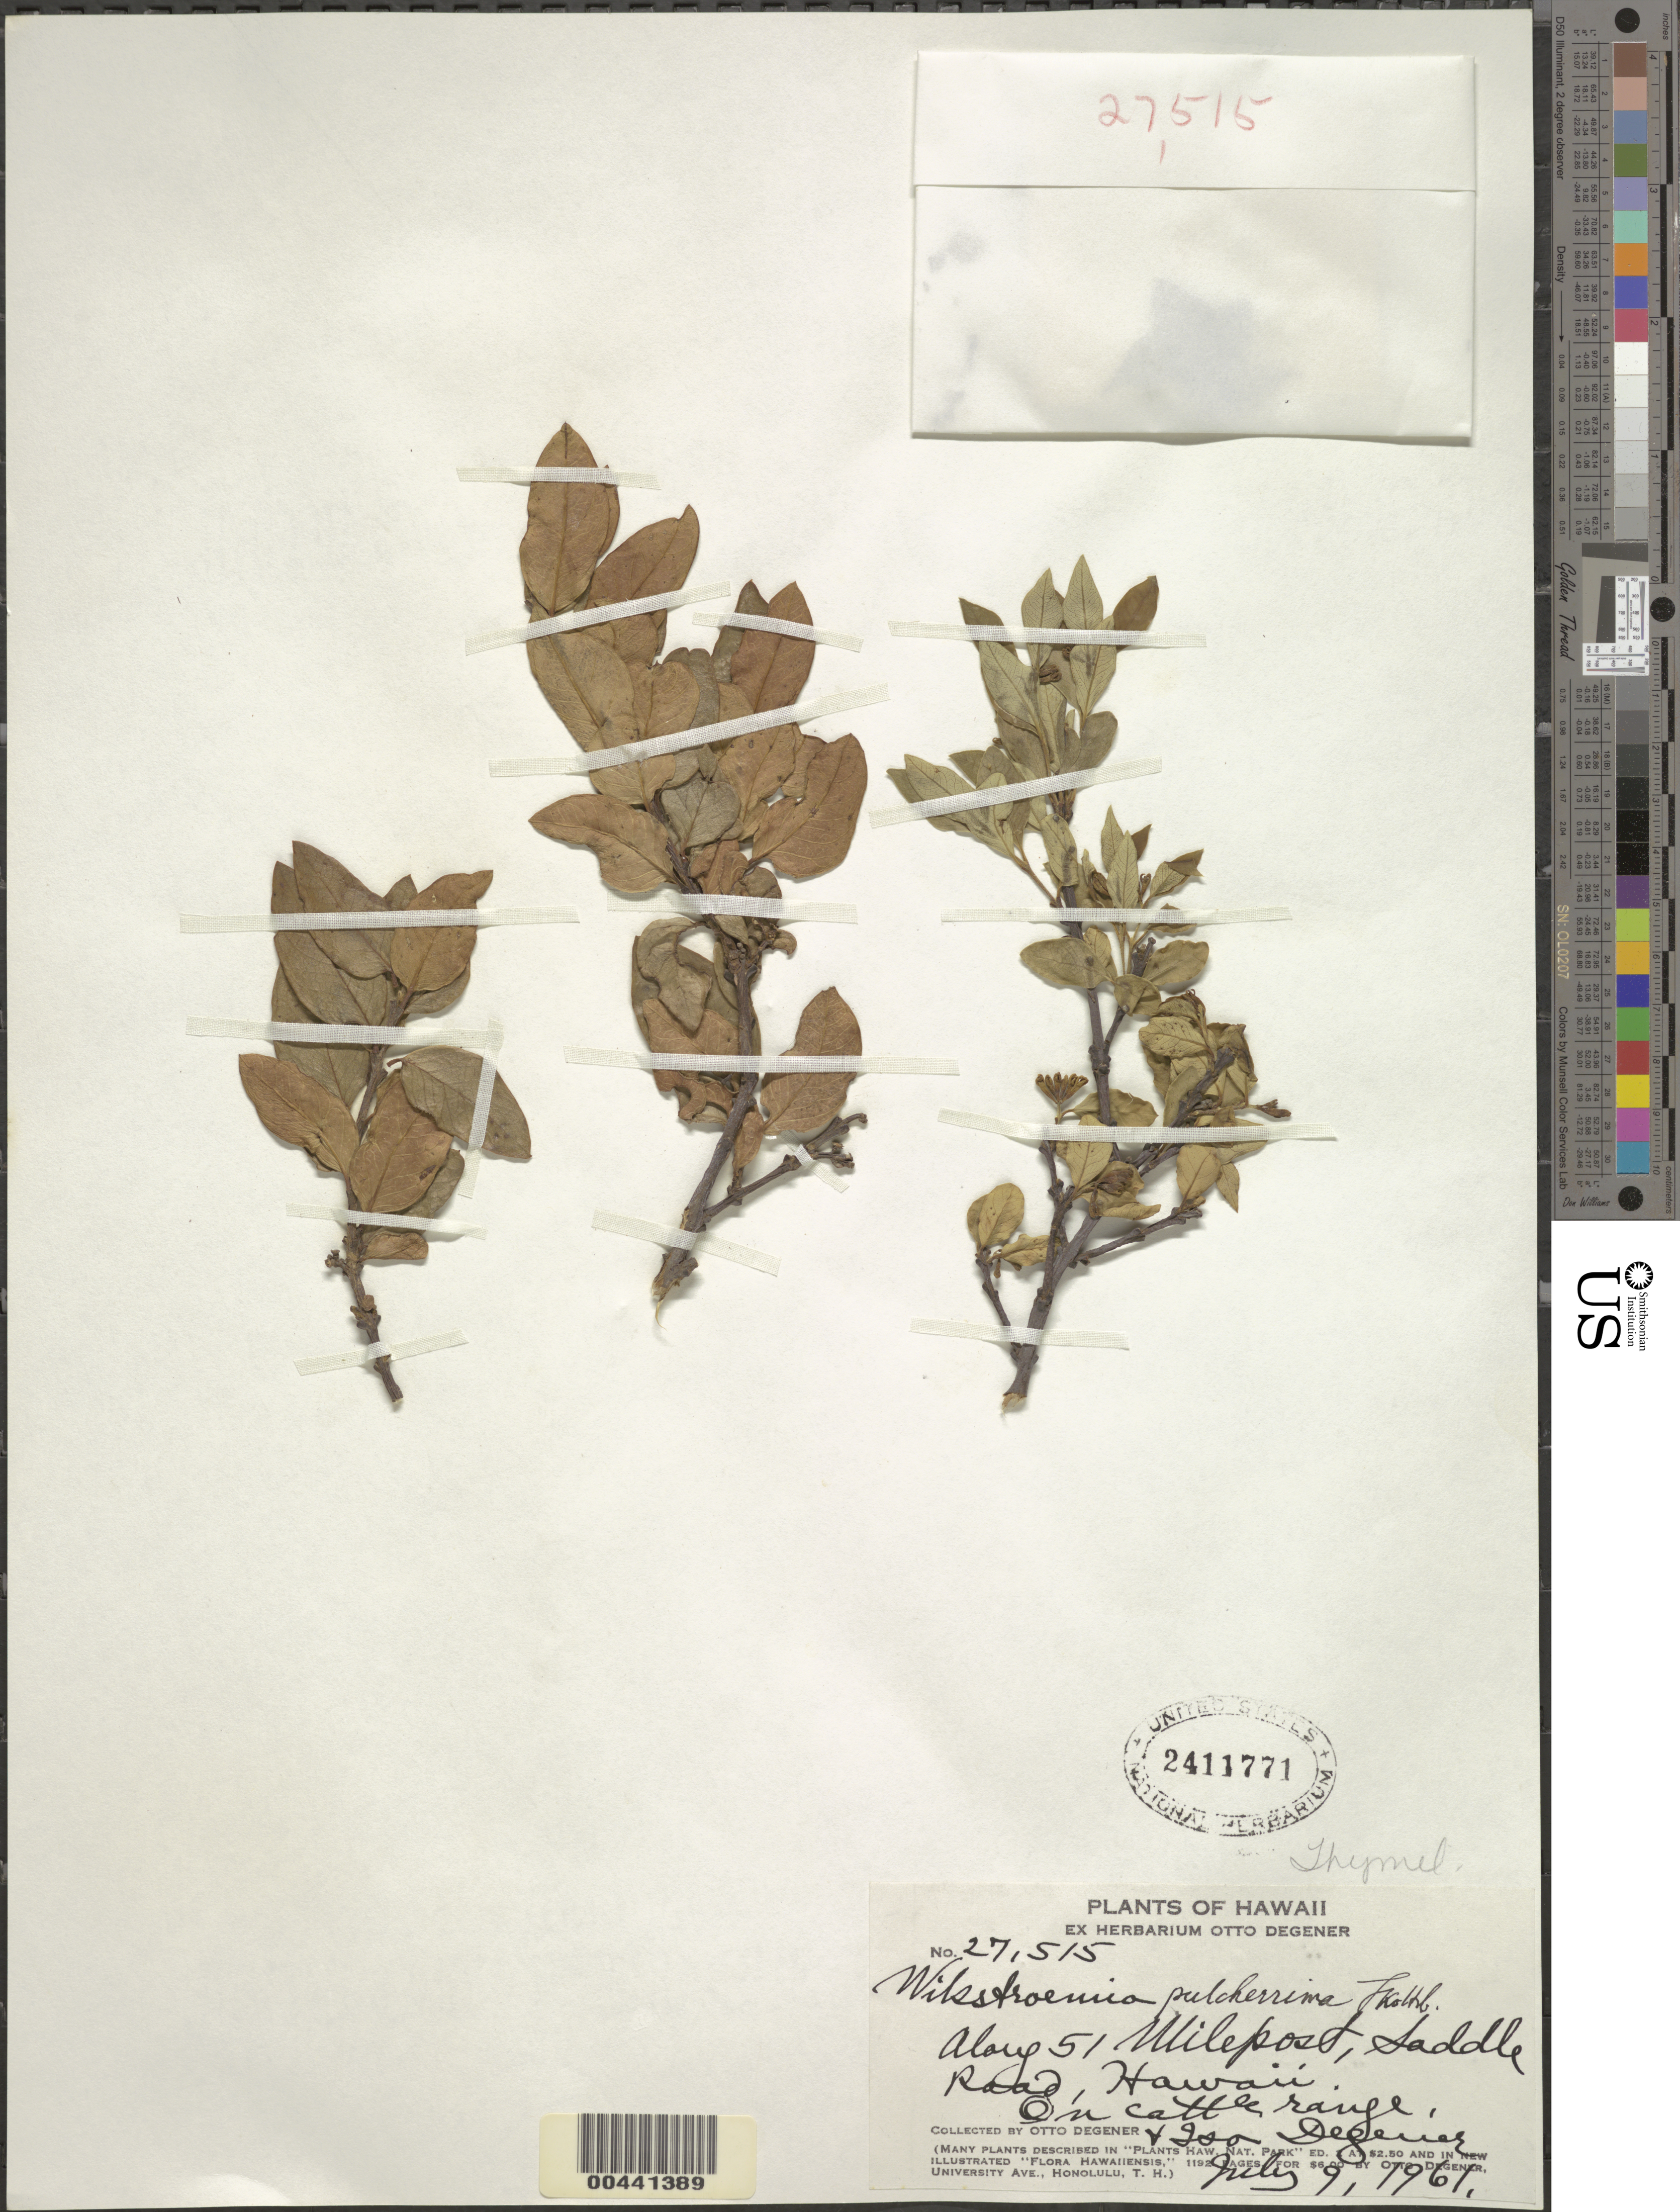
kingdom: Plantae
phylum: Tracheophyta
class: Magnoliopsida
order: Malvales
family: Thymelaeaceae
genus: Wikstroemia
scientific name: Wikstroemia pulcherrima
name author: Skottsb.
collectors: O. Degener & I. Degener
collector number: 27515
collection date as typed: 9 Jul 1961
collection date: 1961-07-09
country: United States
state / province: Hawaii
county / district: Hawaii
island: Hawaii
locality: Along 51 Milepost, Saddle Road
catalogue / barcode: US 2411771